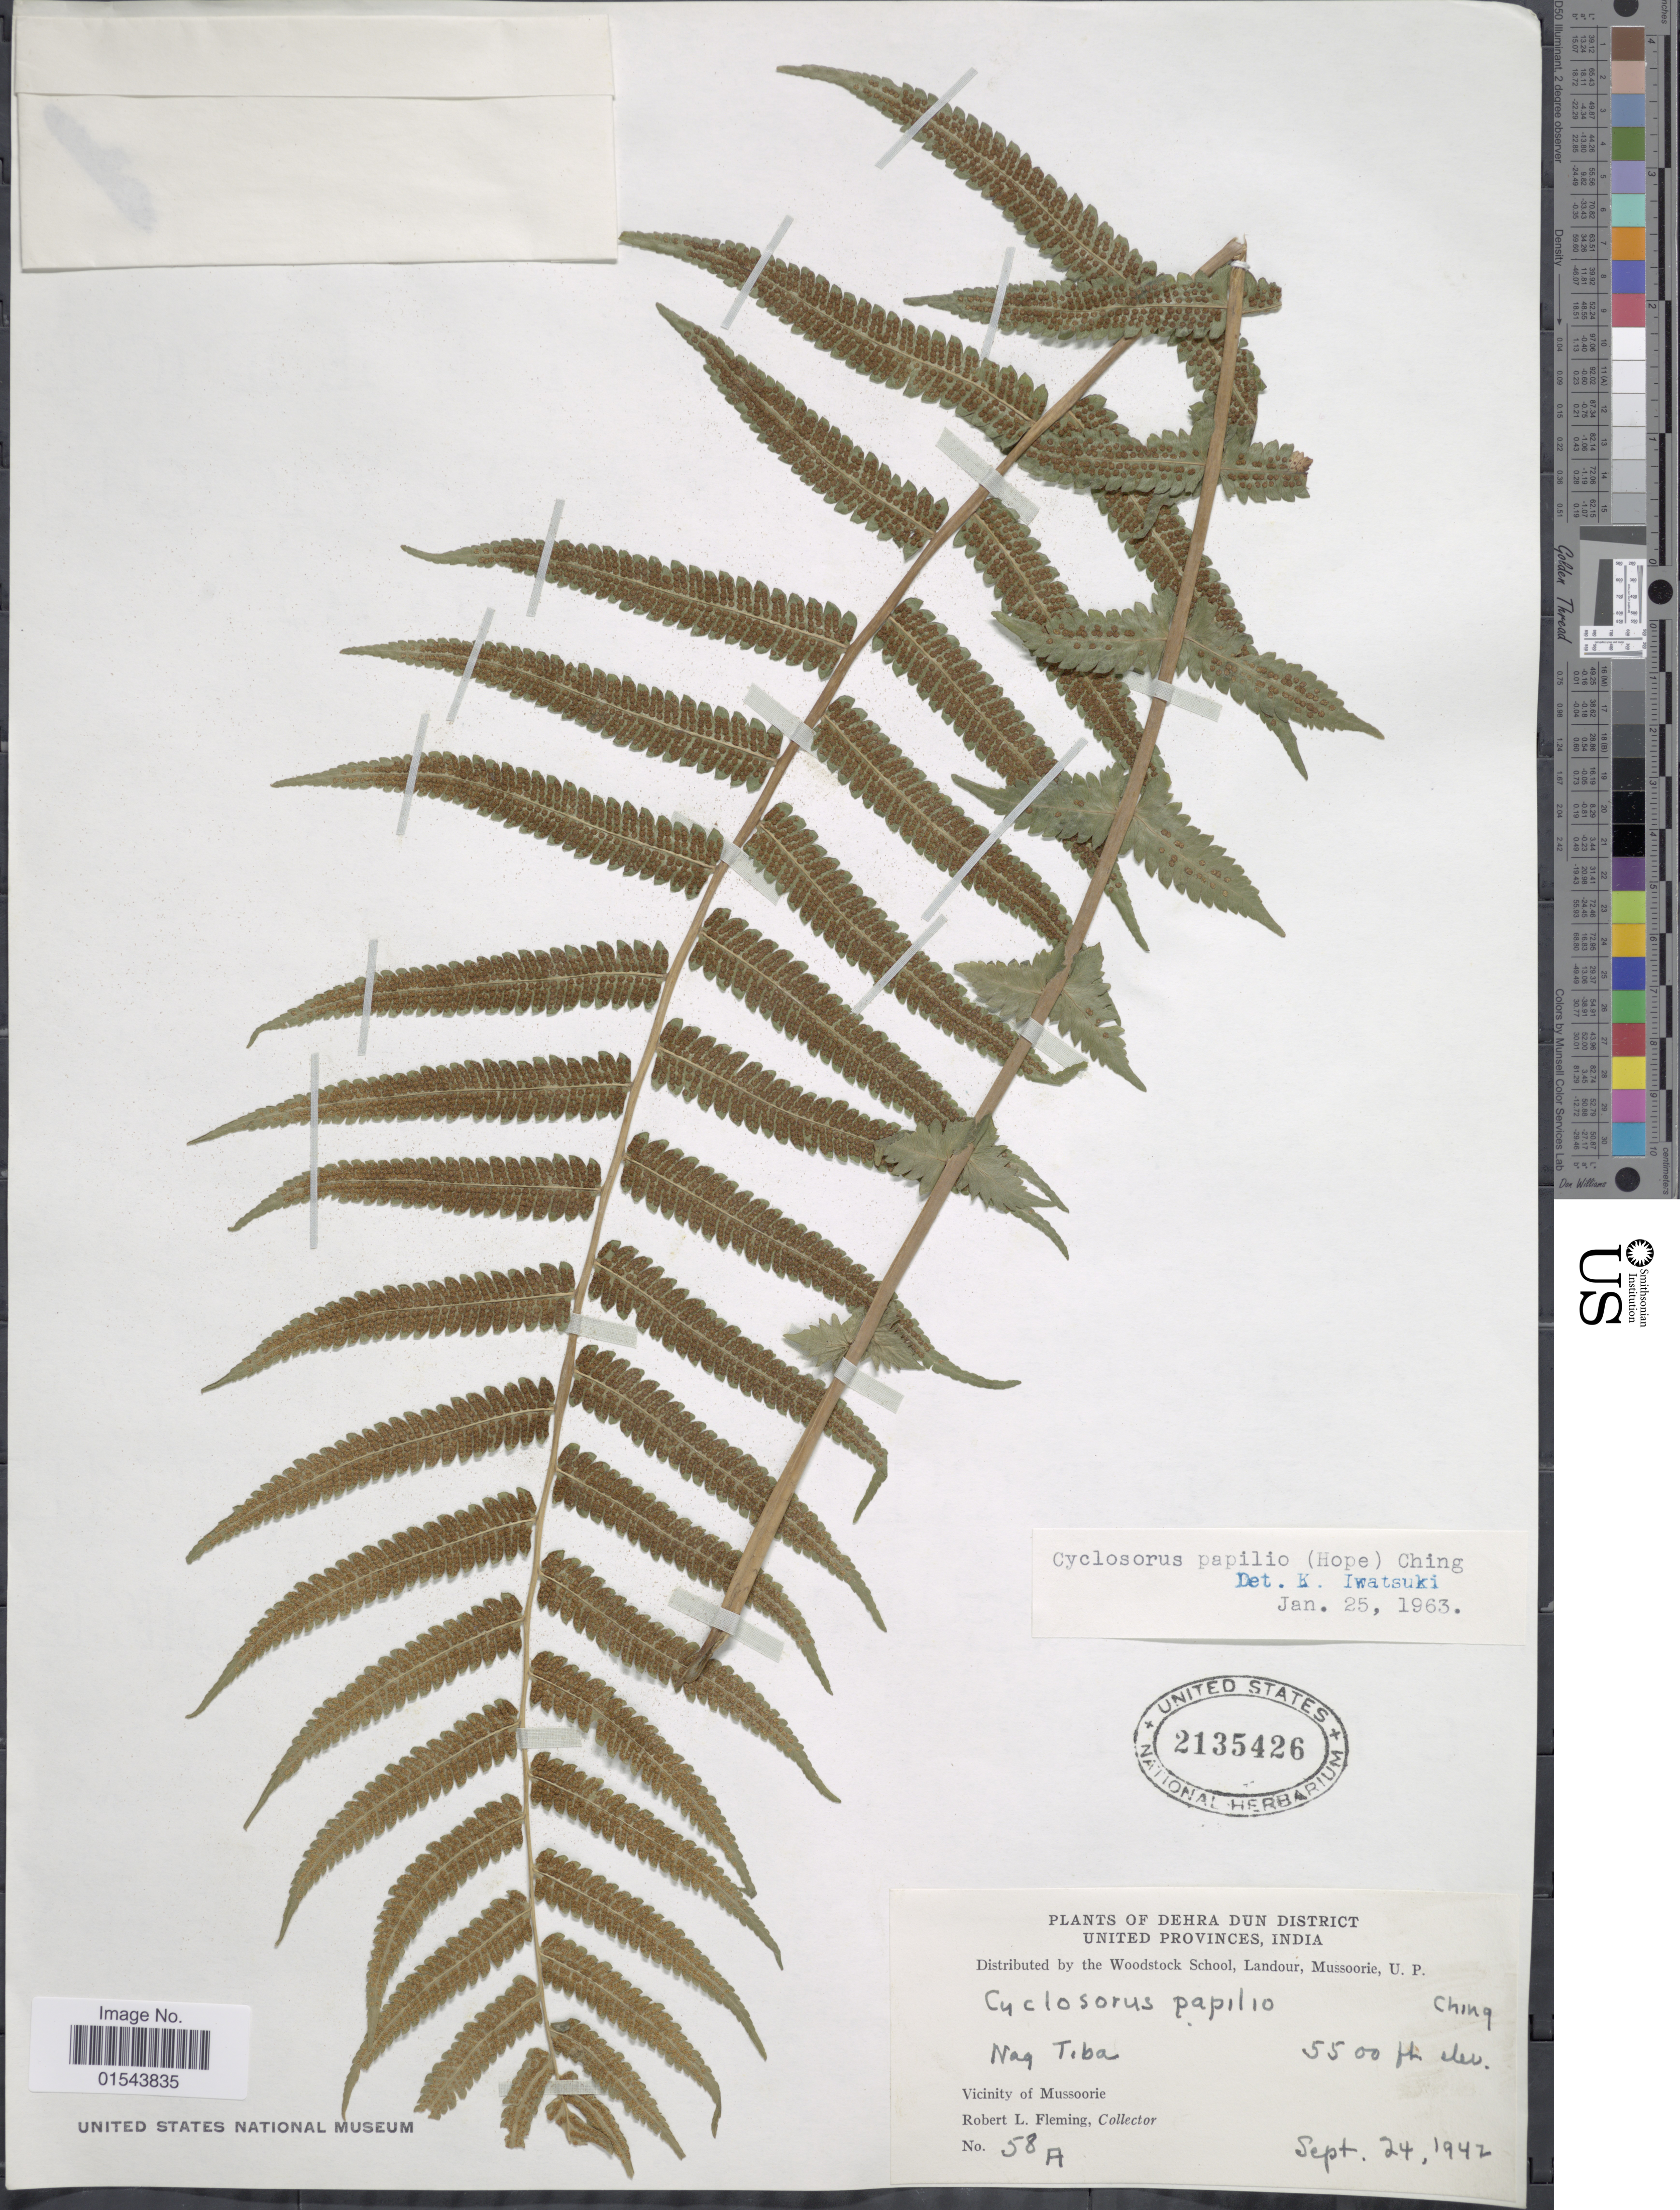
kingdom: Plantae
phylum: Tracheophyta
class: Polypodiopsida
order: Polypodiales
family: Thelypteridaceae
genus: Christella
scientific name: Christella papilio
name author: (C. Hope) Ching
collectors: R. Fleming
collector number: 58a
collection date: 1942-09-24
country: India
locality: Dehra Dun District, United Provinces. Vicinity of Mussoorie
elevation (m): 1676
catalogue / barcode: US 2135426